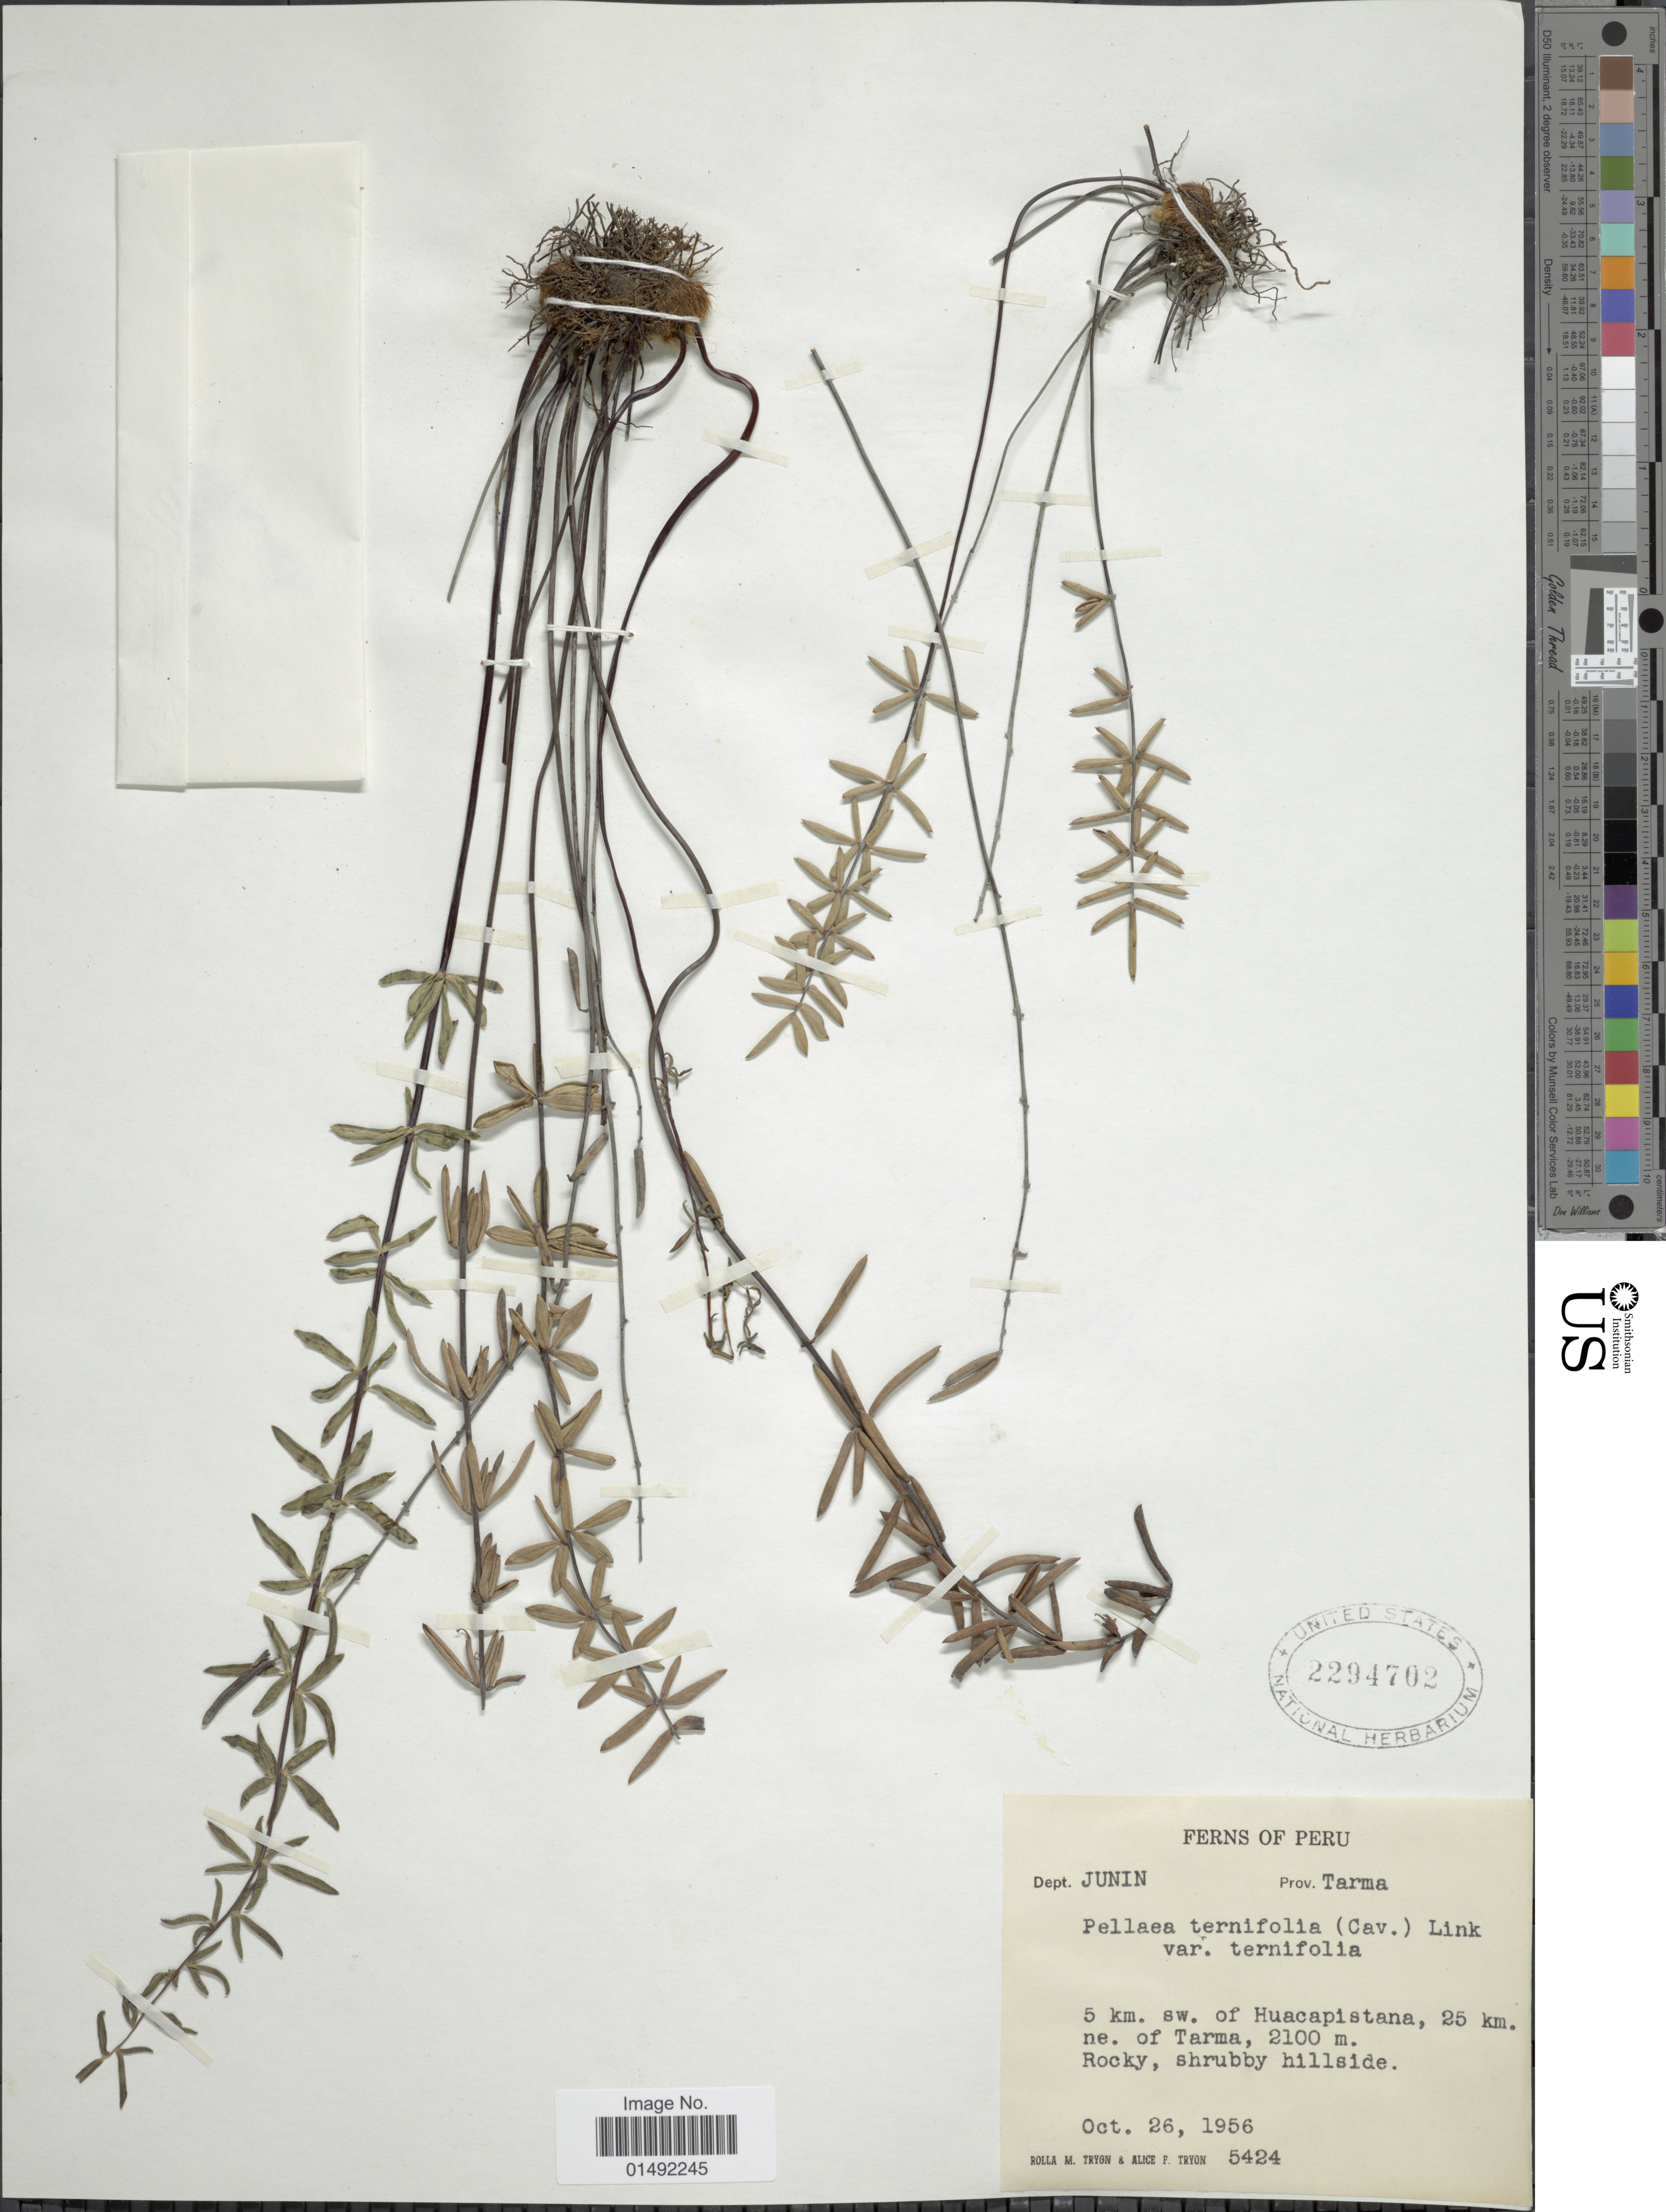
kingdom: Plantae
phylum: Tracheophyta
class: Polypodiopsida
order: Polypodiales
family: Pteridaceae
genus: Pellaea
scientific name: Pellaea ternifolia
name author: (Cav.) Link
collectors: R. M. Tryon & A. F. Tryon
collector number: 5424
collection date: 1956-10-26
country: Peru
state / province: Junín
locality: Dept. Junin, Prov. Tarma, 5 km.sw. of Huacapistana, 25 km ne. of Tarma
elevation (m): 2100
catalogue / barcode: US 2294702